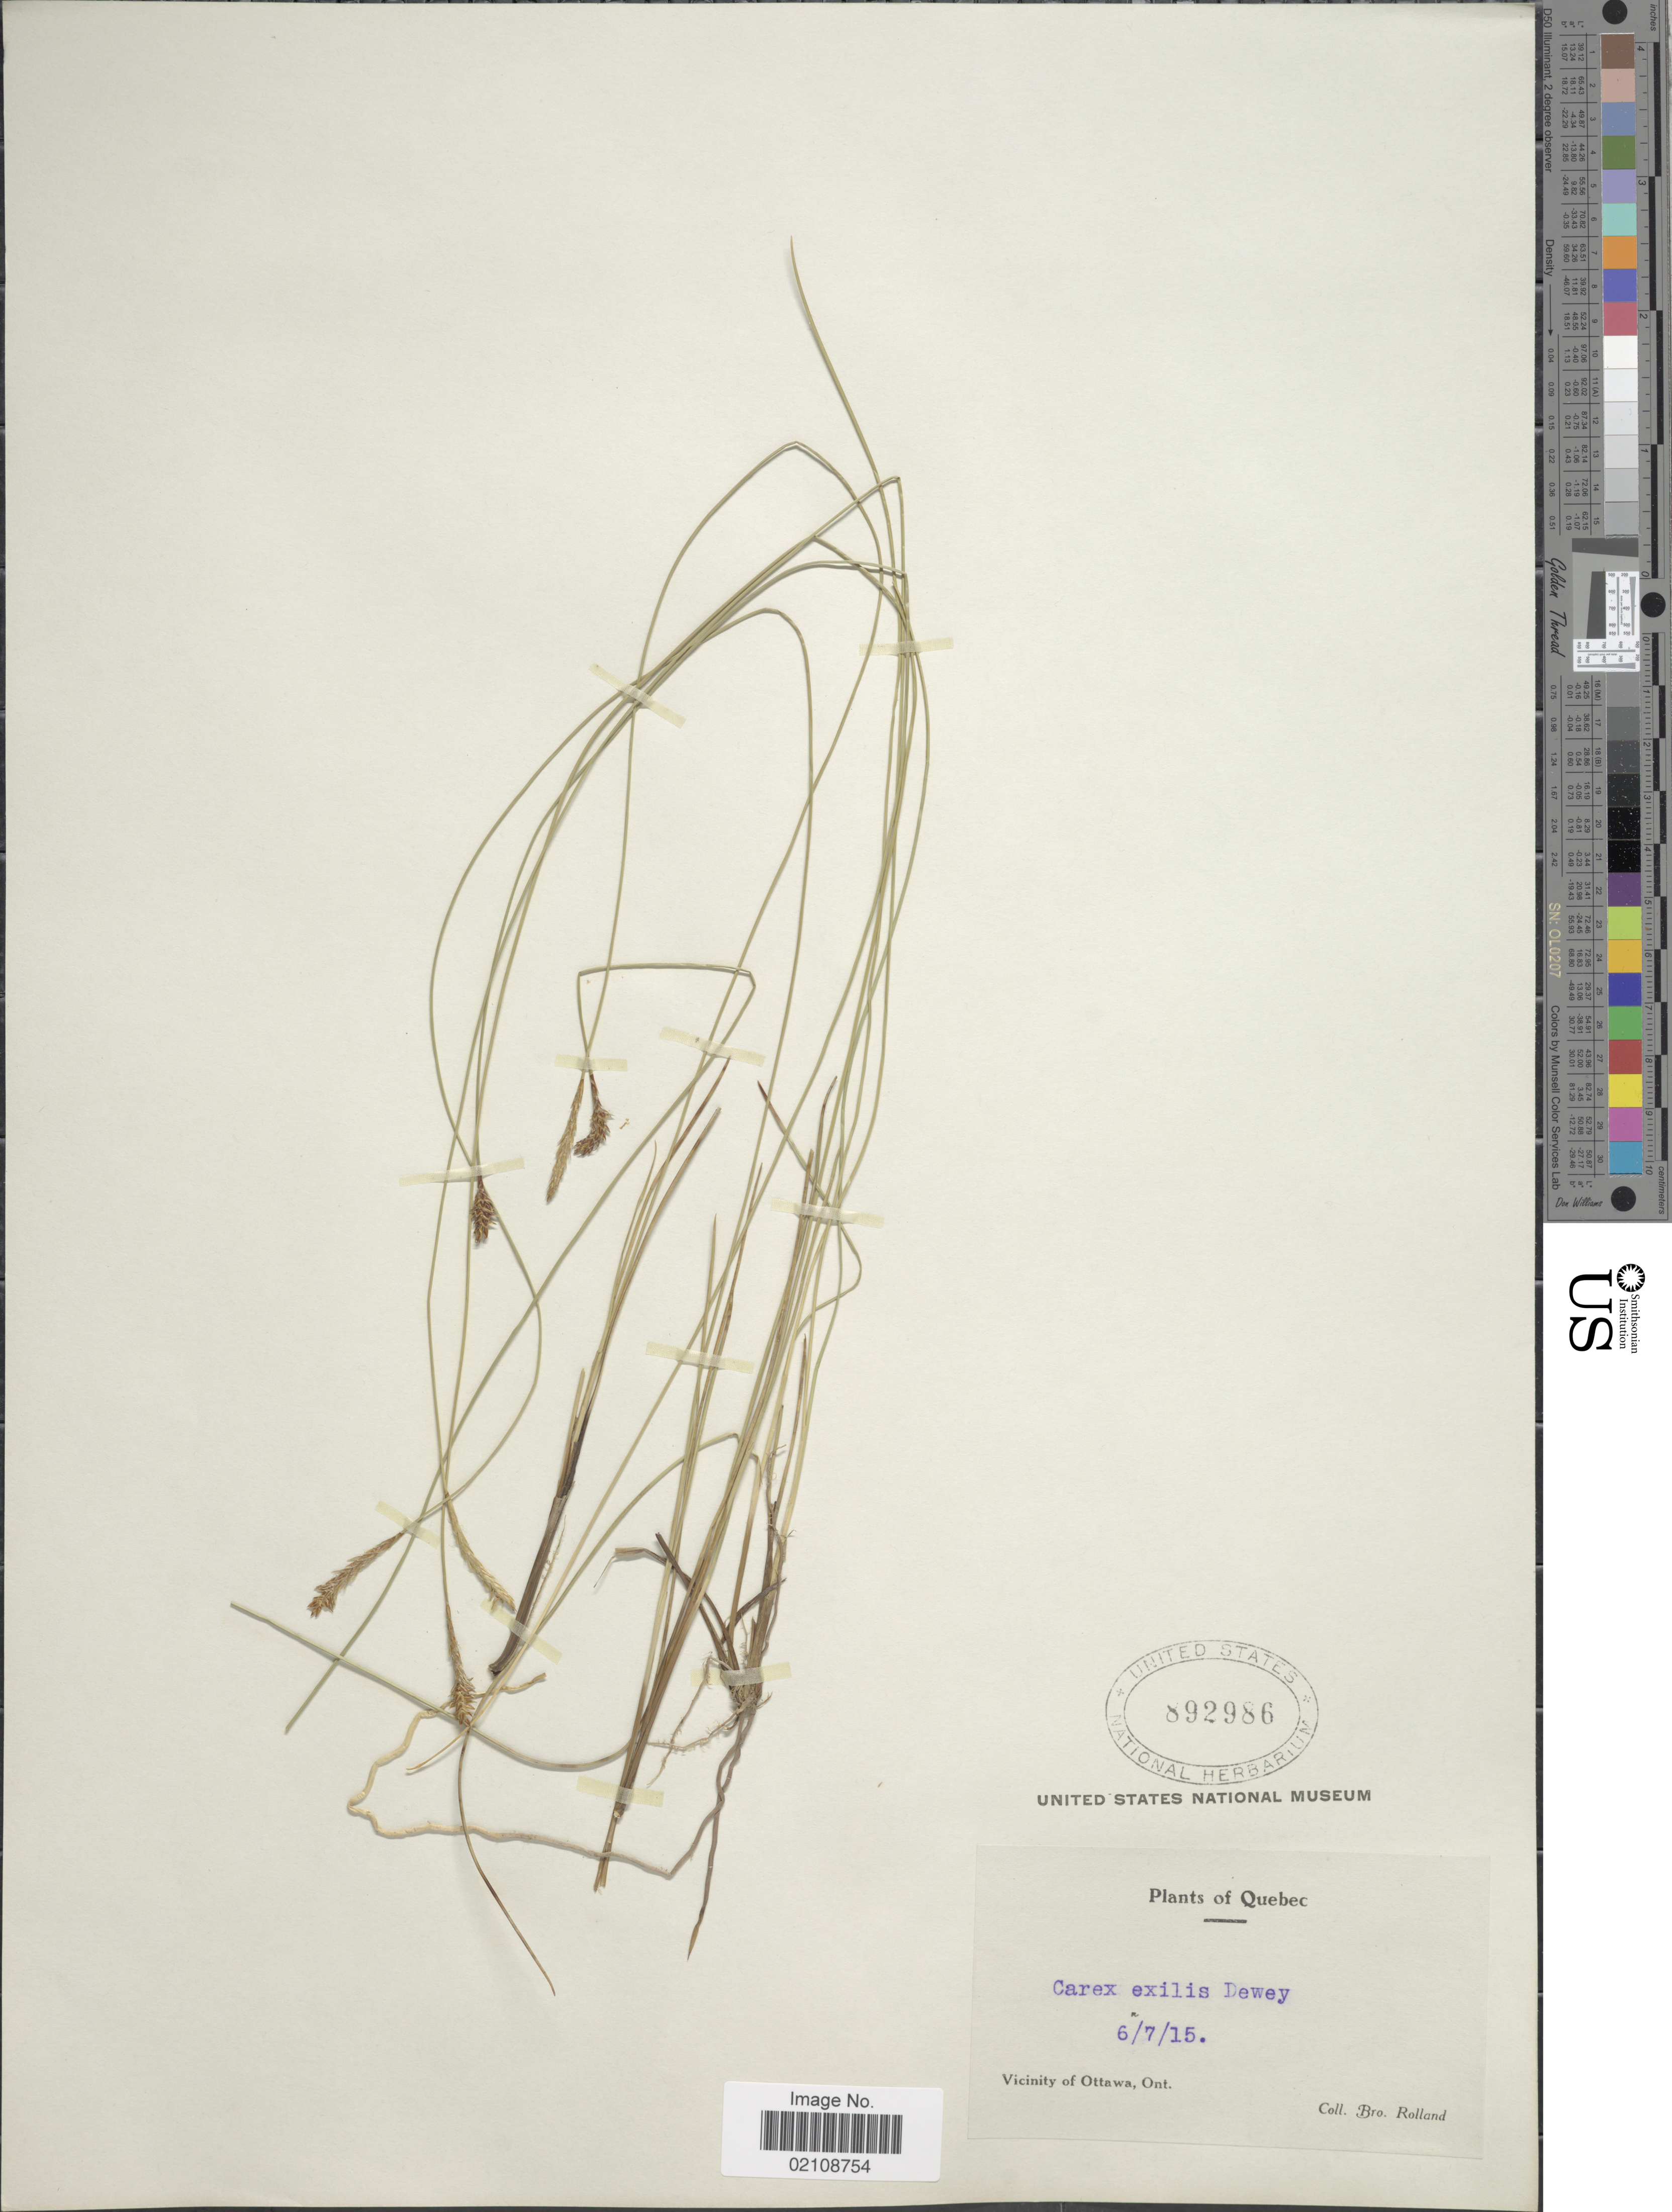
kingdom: Plantae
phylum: Tracheophyta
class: Liliopsida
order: Poales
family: Cyperaceae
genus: Carex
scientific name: Carex exilis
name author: Dewey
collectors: B. Rolland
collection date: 1915-07-06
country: Canada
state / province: Ontario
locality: Quebec, Vicinity of Ottawa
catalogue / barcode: US 892986